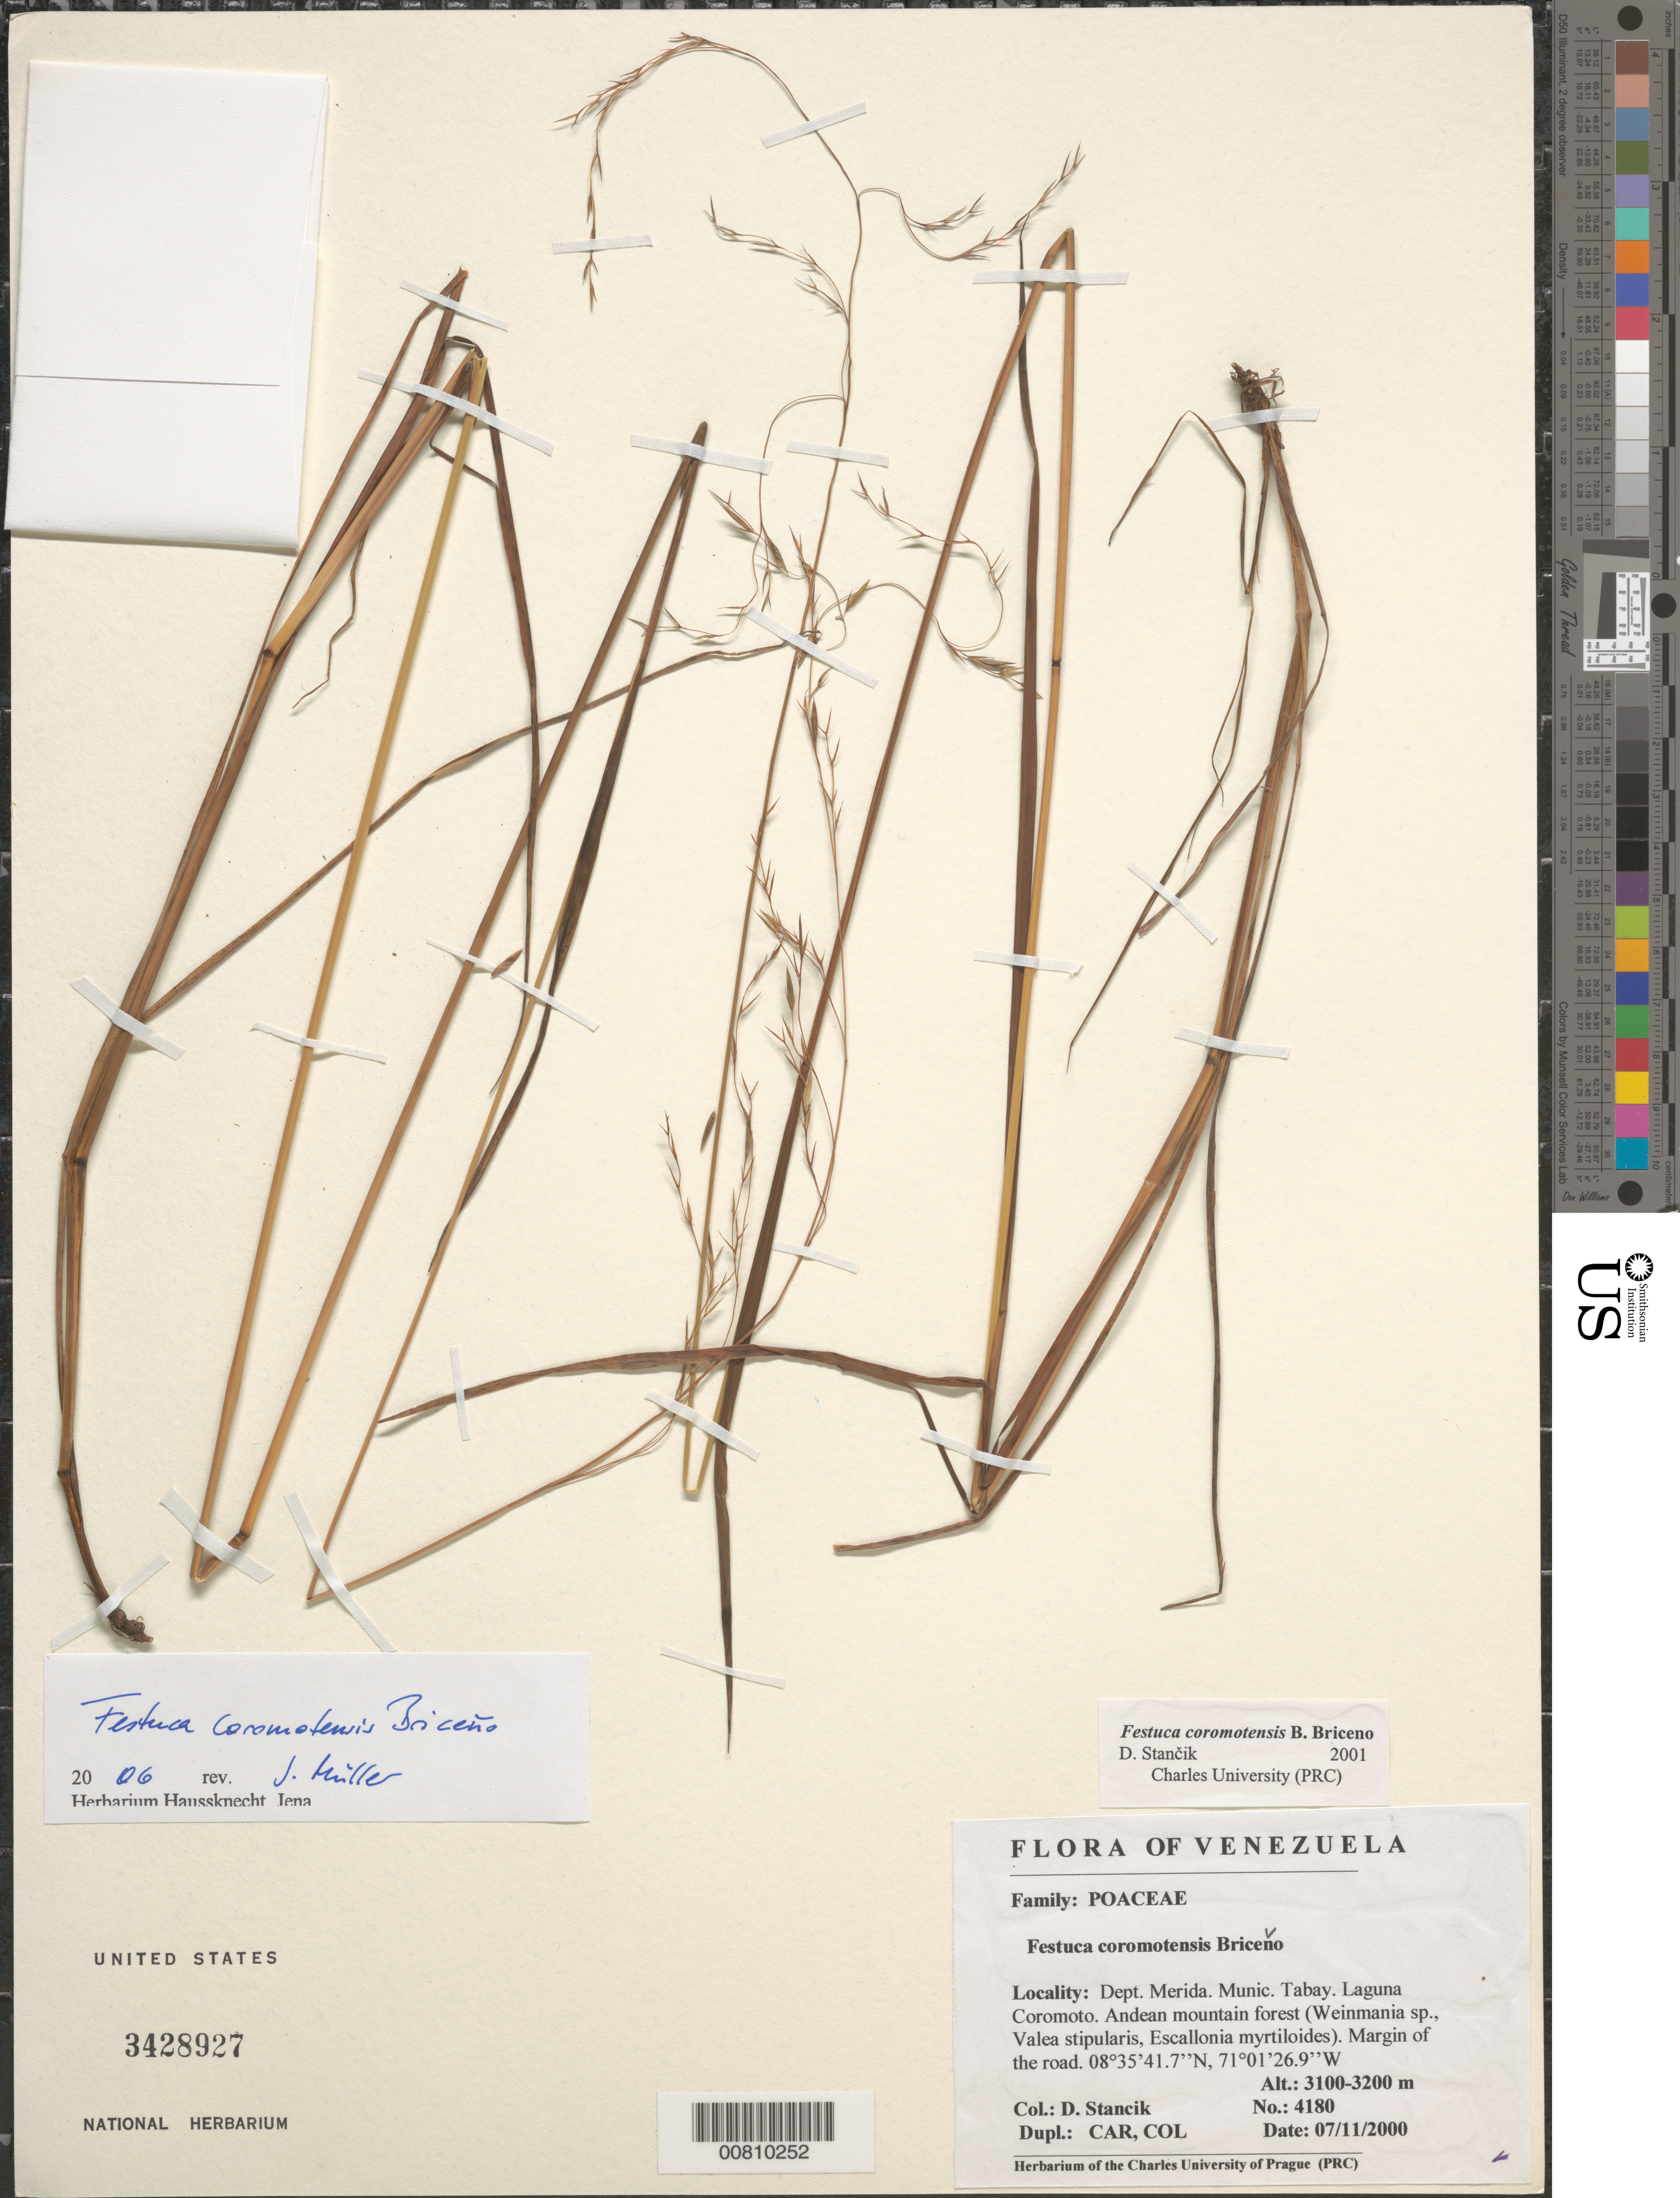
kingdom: Plantae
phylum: Tracheophyta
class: Liliopsida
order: Poales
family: Poaceae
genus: Festuca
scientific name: Festuca coromotensis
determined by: Stancik, D.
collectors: D. Stancik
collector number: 4180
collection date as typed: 07 Nov 2000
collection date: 2000-11-07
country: Venezuela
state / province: Mérida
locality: Laguna Coromoto. Margin of the road. Tabay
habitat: Andean mountain forest. Weinmania sp., Valea stipularis. Escallonia myrtiloides.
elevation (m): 3100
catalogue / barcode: US 3428927